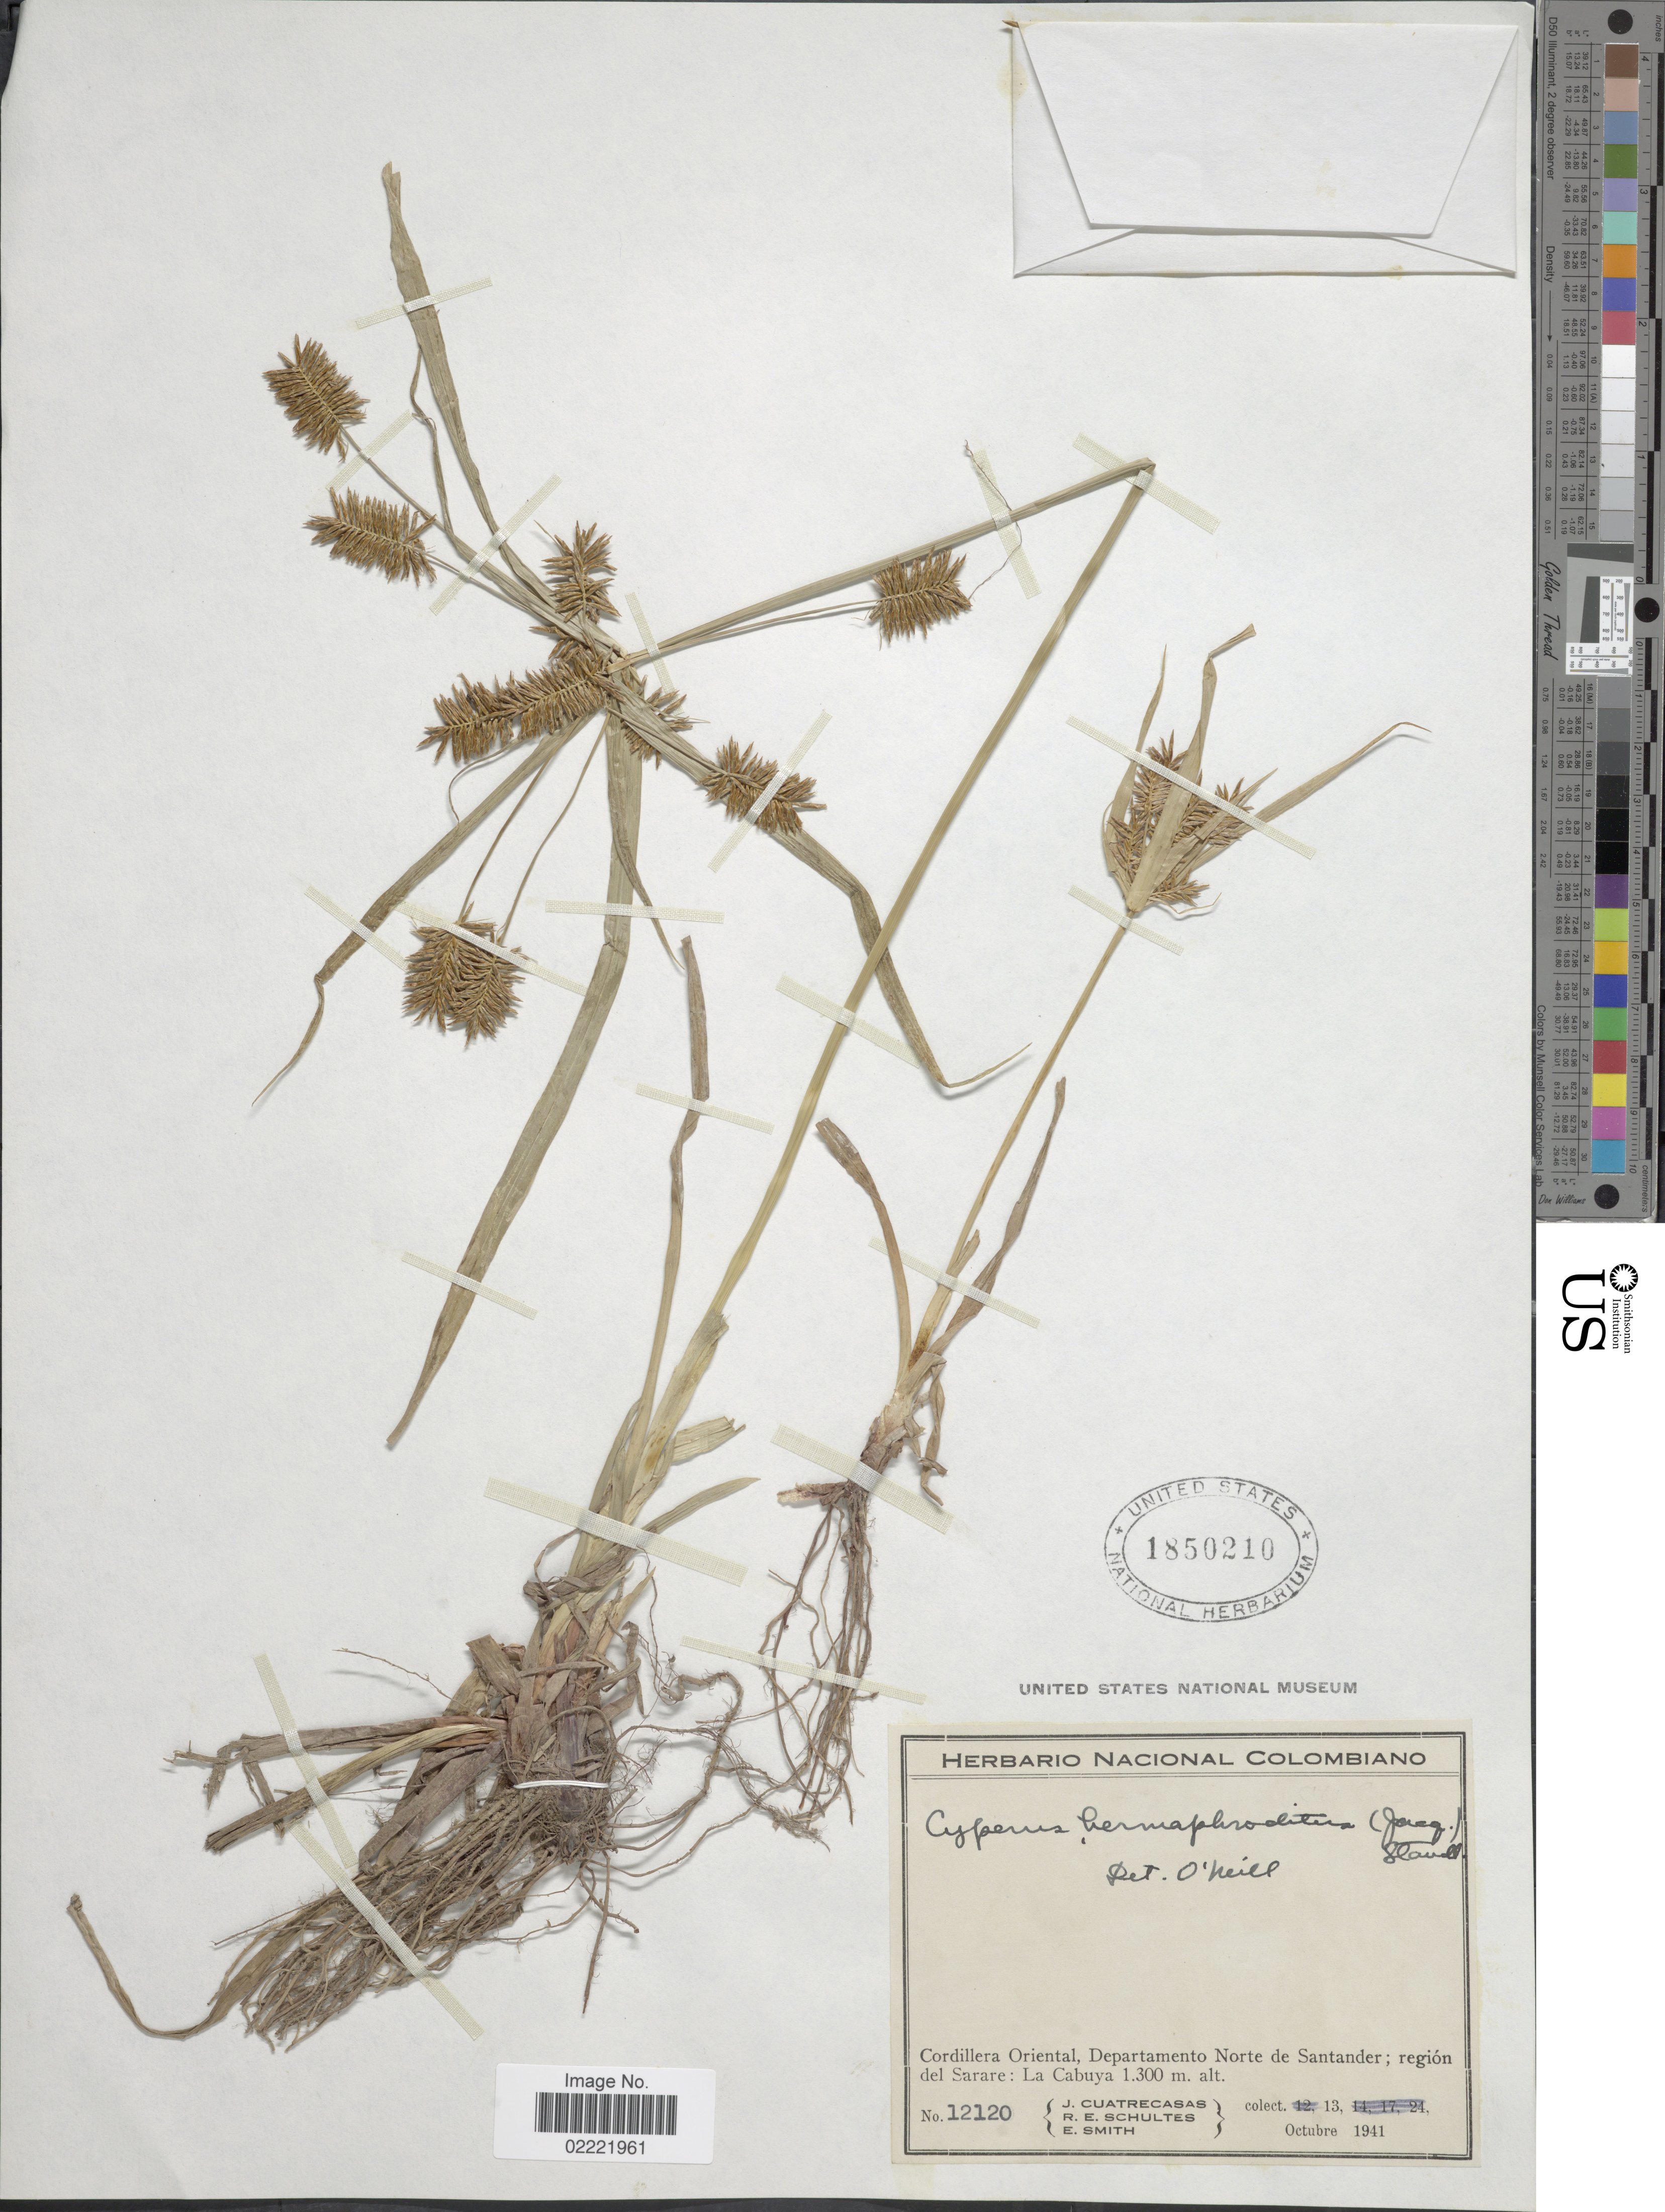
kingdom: Plantae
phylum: Tracheophyta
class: Liliopsida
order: Poales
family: Cyperaceae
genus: Cyperus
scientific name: Cyperus hermaphroditus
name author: (Jacq.) Standl.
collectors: J. Cuatrecasas, R. E. Schultes & E. Smith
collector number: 12120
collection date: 1941-10-13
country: Colombia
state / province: Norte de Santander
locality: Cordillera Oriental, region del Sarare: La Cabuya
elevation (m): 1300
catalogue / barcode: US 1850210